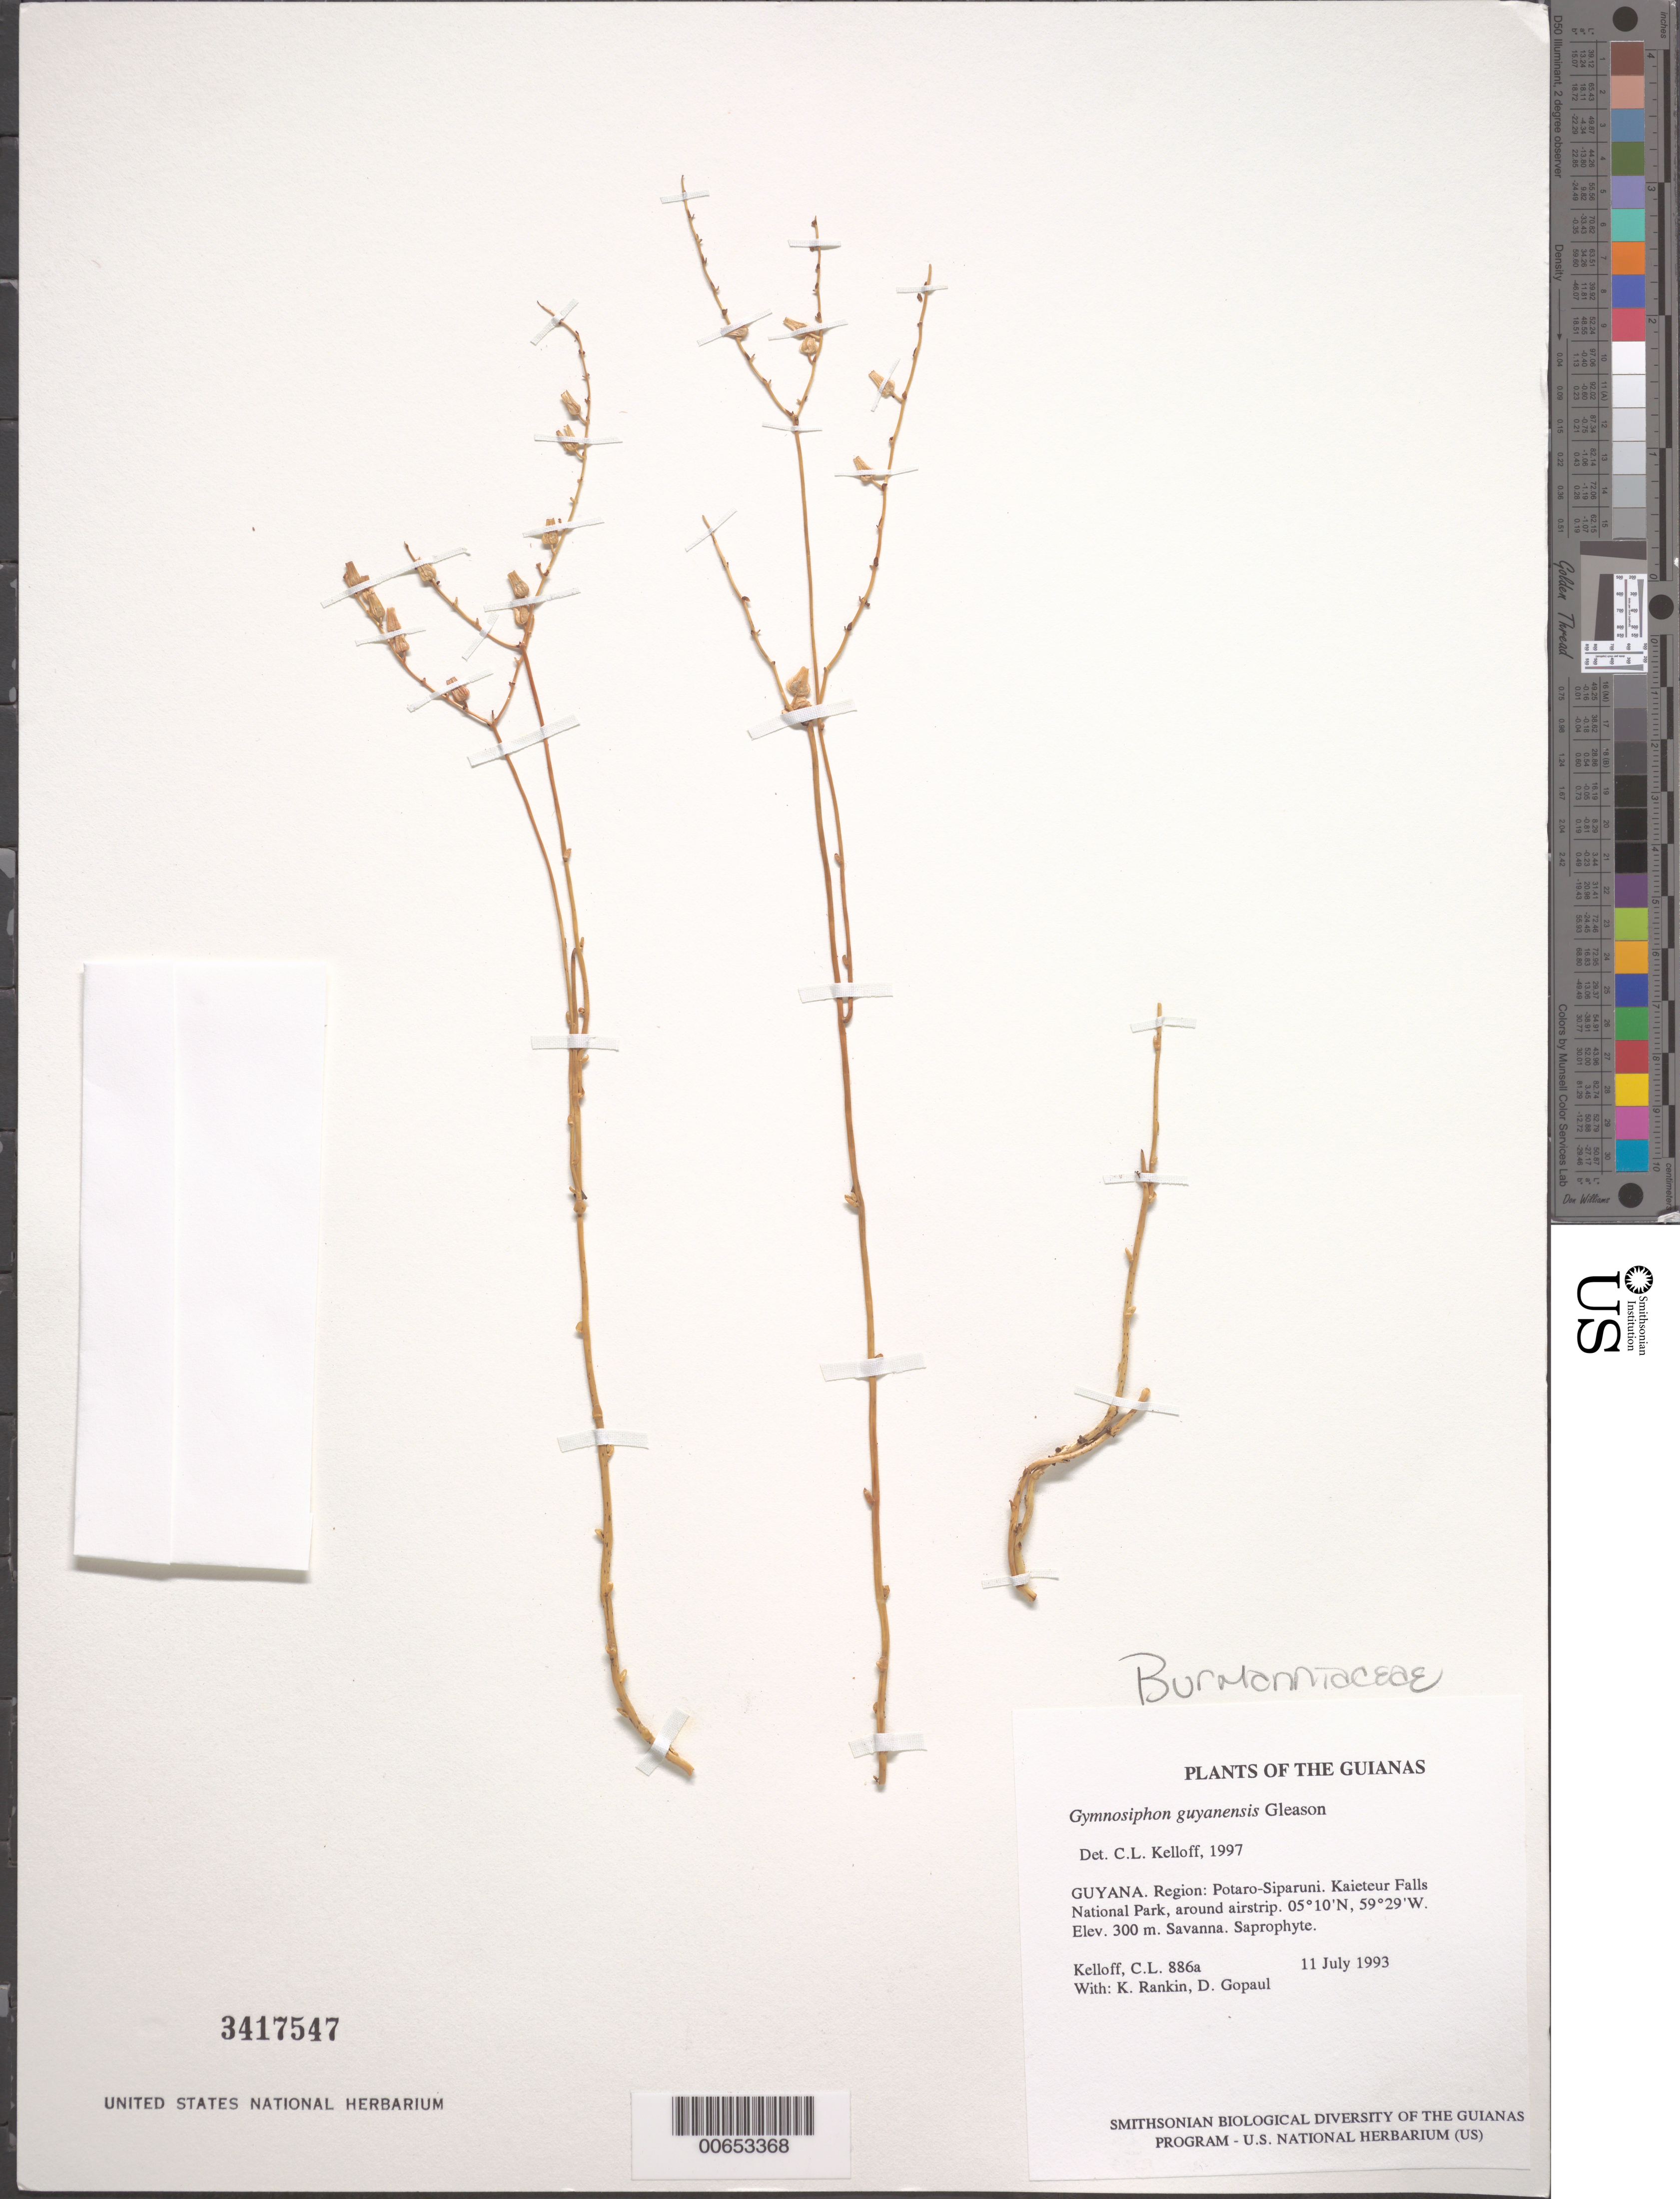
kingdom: Plantae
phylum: Tracheophyta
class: Liliopsida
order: Dioscoreales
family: Burmanniaceae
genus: Gymnosiphon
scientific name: Gymnosiphon guianensis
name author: Gleason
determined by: Kelloff, Carol L., (US), Smithsonian Institution - National Museum of Natural History (UNITED STATES)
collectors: C. L. Kelloff, K. Rankin & D. Gopaul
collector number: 886 a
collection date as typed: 11 July 1993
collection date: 1993-07-11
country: Guyana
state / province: Potaro-Siparuni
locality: Kaieteur Falls National Park, around airstrip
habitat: Savanna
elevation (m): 300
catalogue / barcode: US 3417547